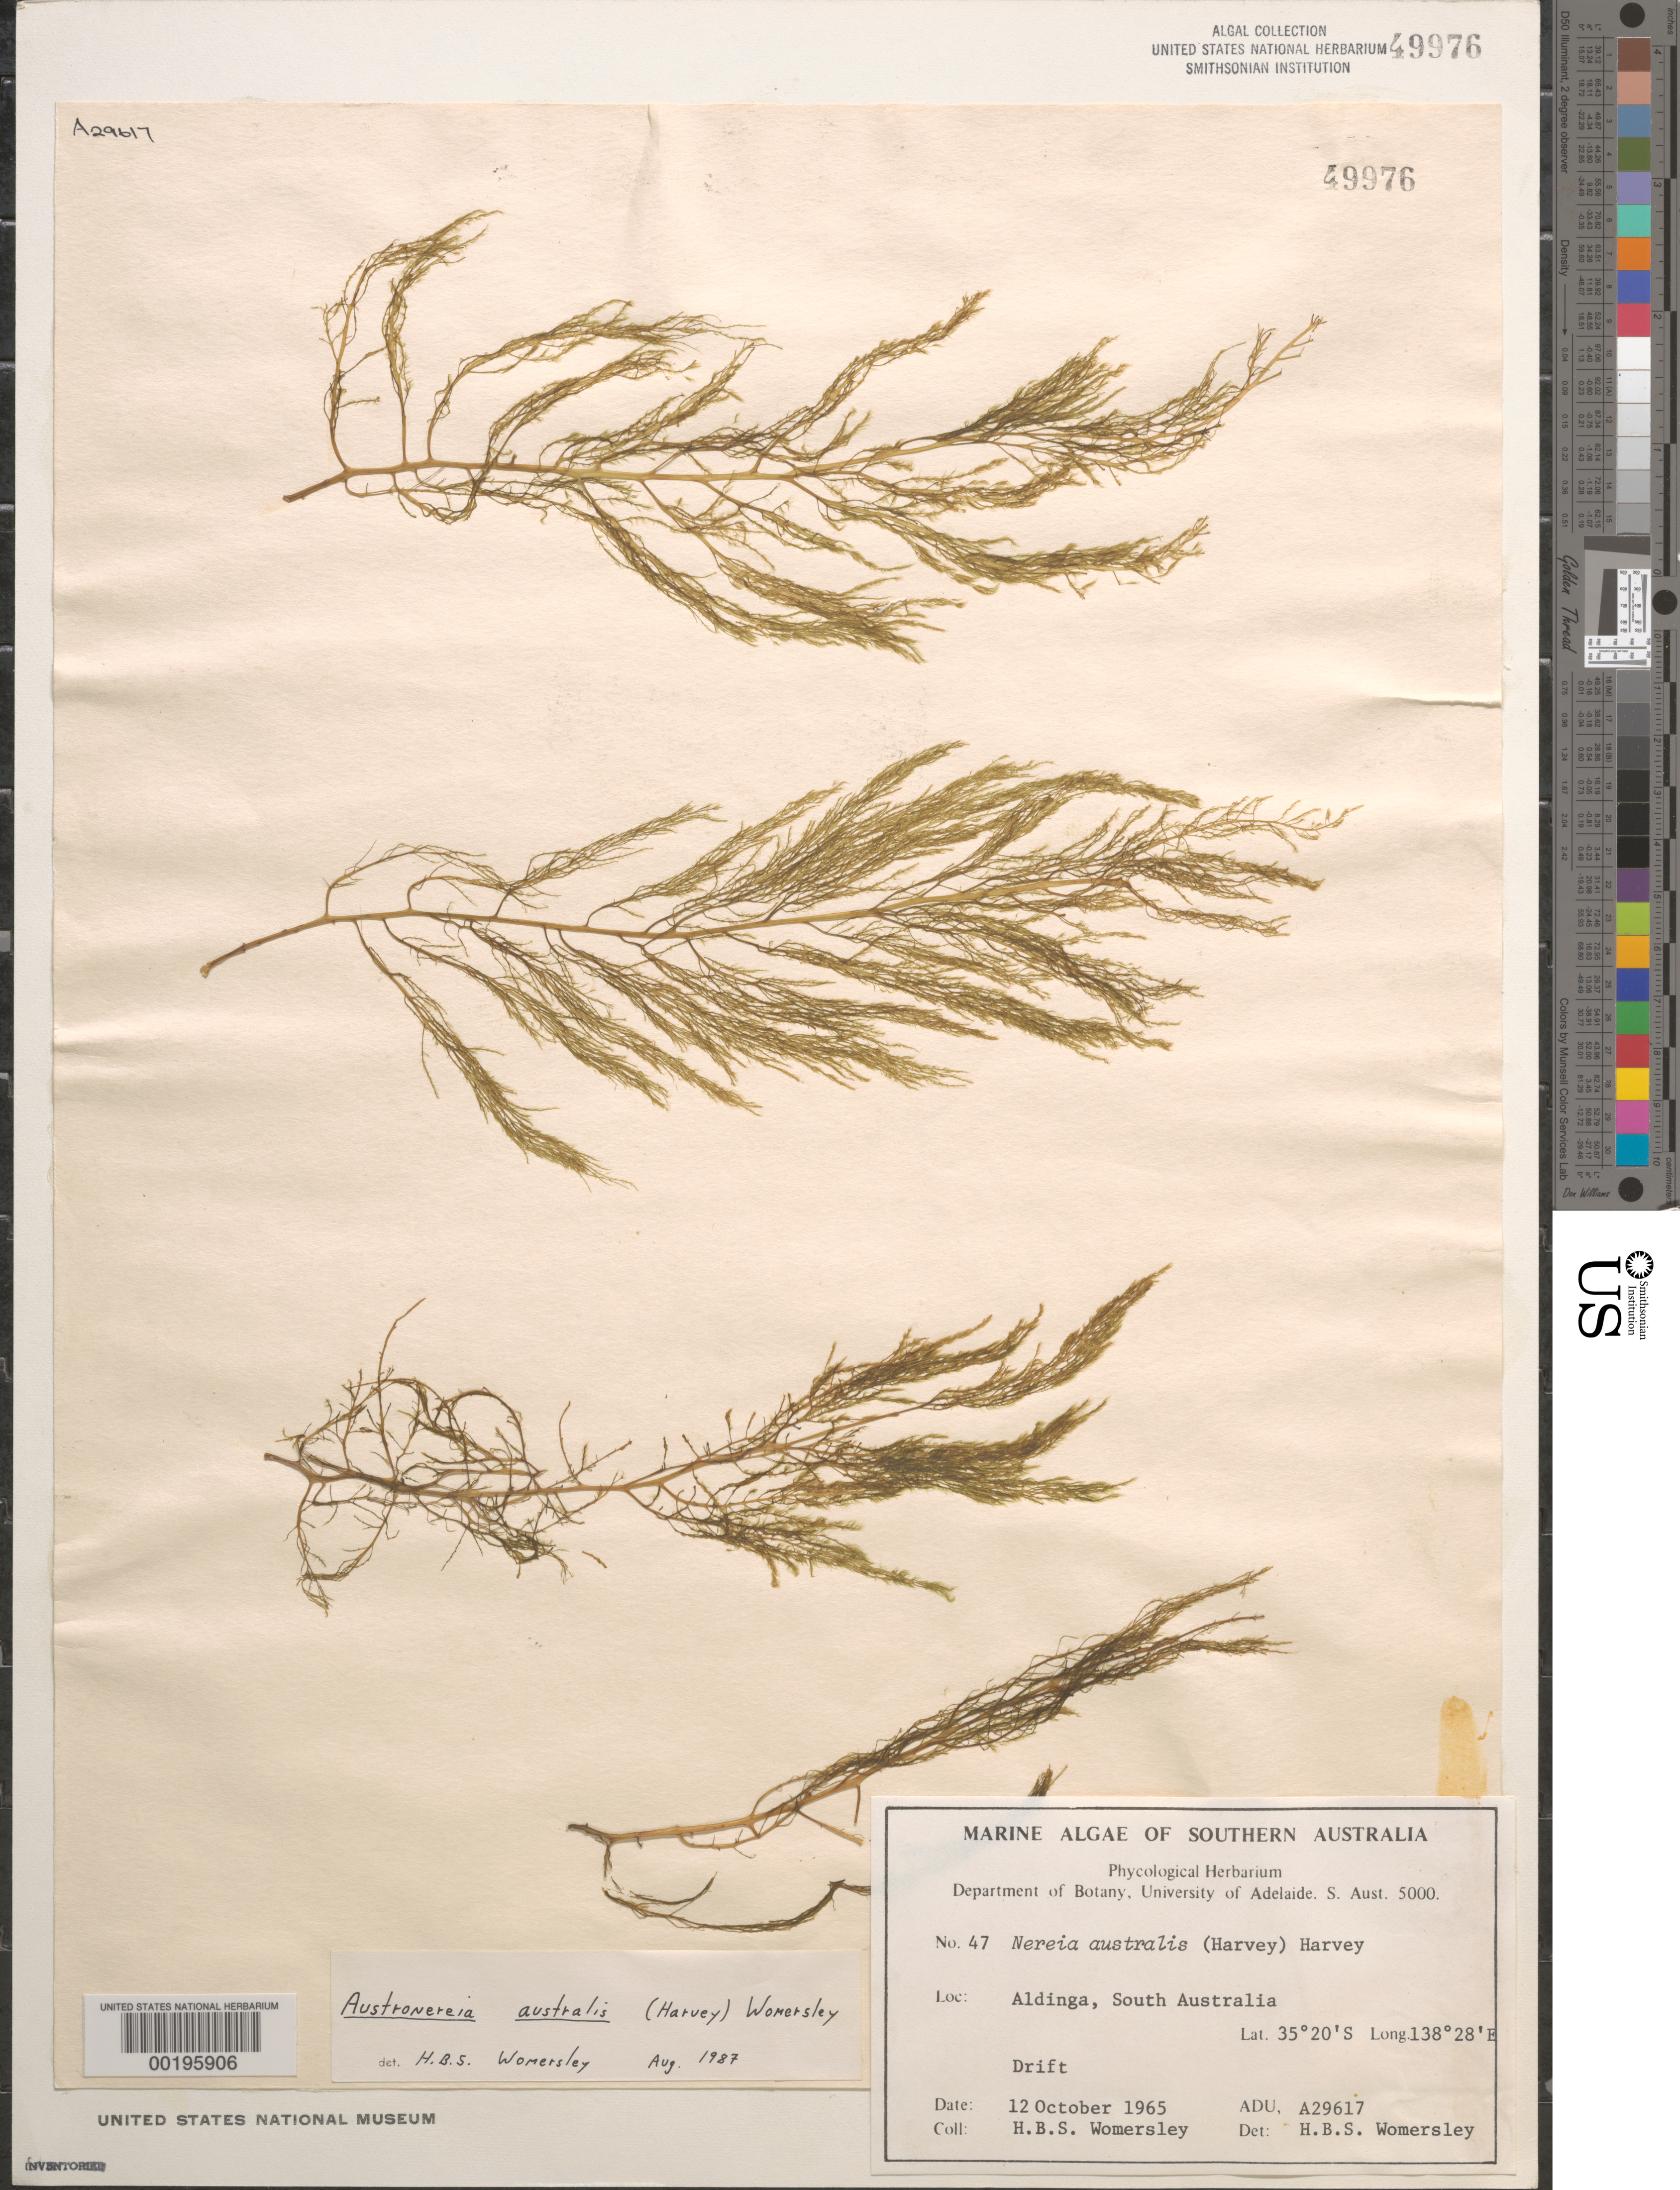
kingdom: Chromista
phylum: Ochrophyta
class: Phaeophyceae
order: Sporochnales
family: Sporochnaceae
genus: Austronereia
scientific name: Austronereia australis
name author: (Harv.) Womersley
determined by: Womersley, H. B. S.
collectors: H. B. S. Womersley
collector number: ADU A29617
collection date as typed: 12 Oct 1965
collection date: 1965-10-12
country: Australia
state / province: South Australia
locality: Aldinga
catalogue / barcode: US 49976